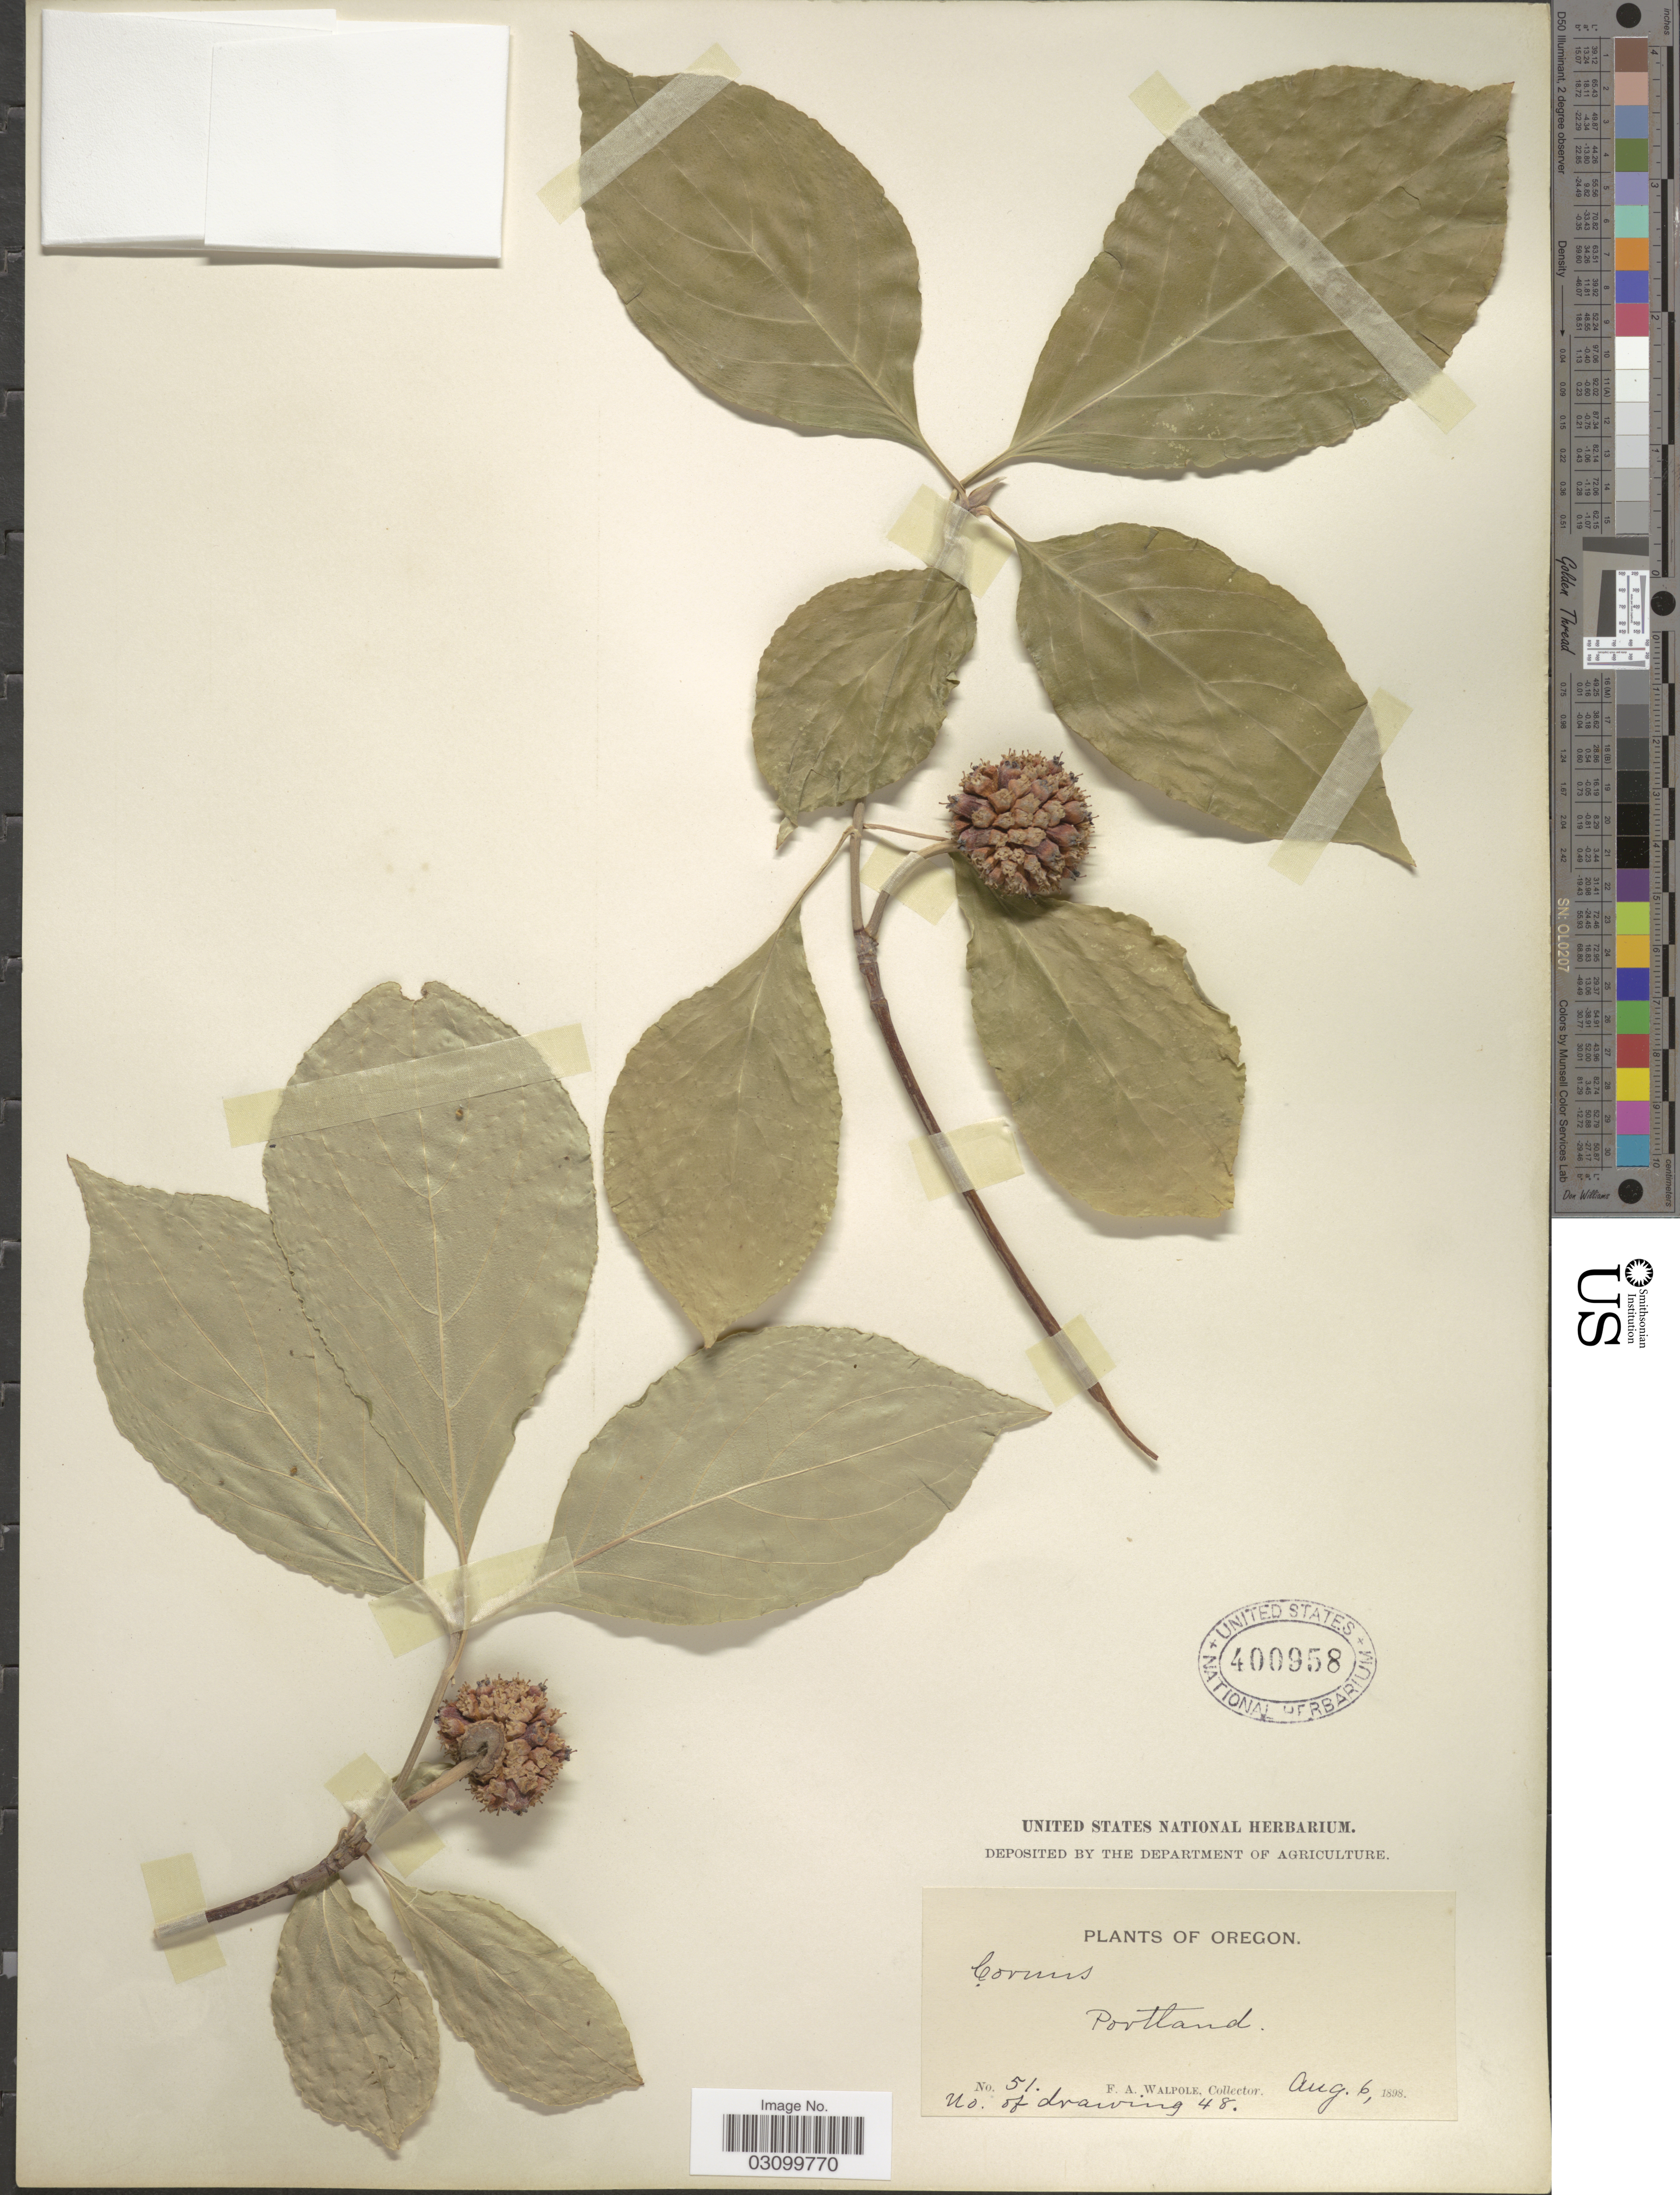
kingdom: Plantae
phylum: Tracheophyta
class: Magnoliopsida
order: Cornales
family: Cornaceae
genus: Cornus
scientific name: Cornus nuttallii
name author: Audubon ex Torr. & A. Gray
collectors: F. Walpole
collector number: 51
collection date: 1898-08-06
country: United States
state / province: Oregon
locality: Portland.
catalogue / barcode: US 400958